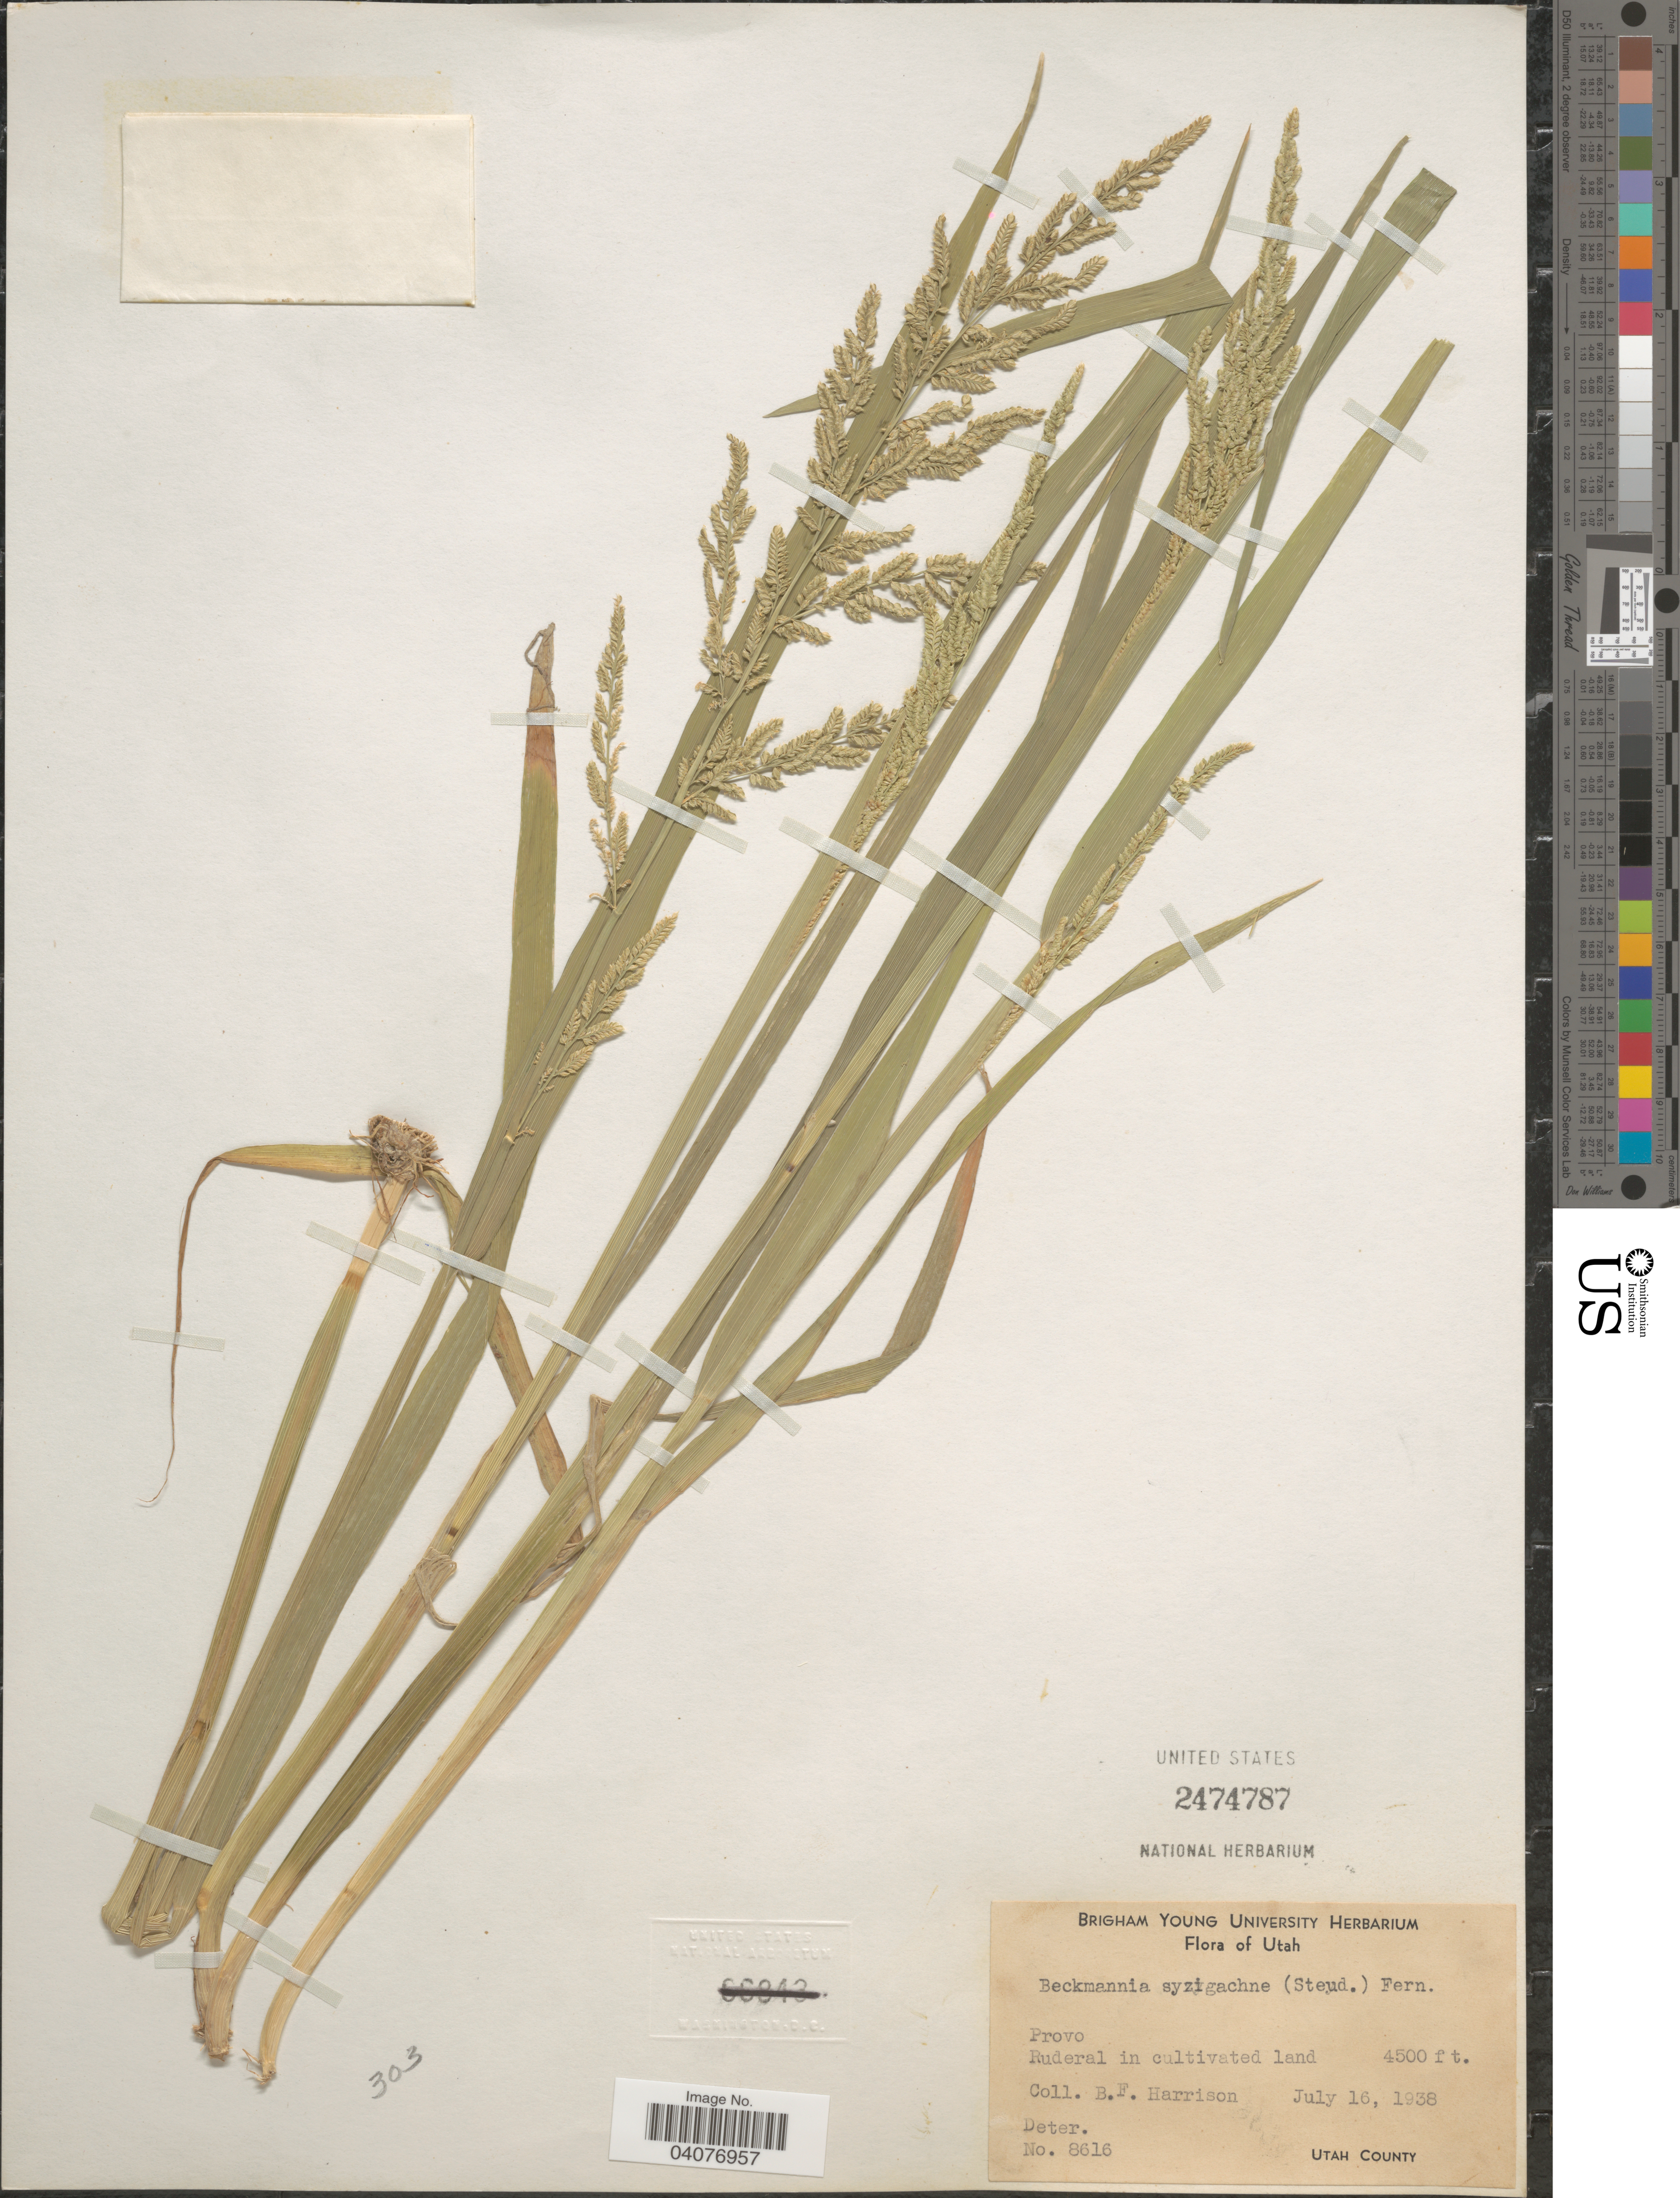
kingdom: Plantae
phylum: Tracheophyta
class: Liliopsida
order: Poales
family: Poaceae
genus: Beckmannia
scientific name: Beckmannia syzigachne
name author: (Steud.) Fernald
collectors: B. F. Harrison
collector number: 8616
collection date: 1938-07-16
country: United States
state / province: Utah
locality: Provo. Ruderal in cultivated land. Utah County.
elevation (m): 1372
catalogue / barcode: US 2474787